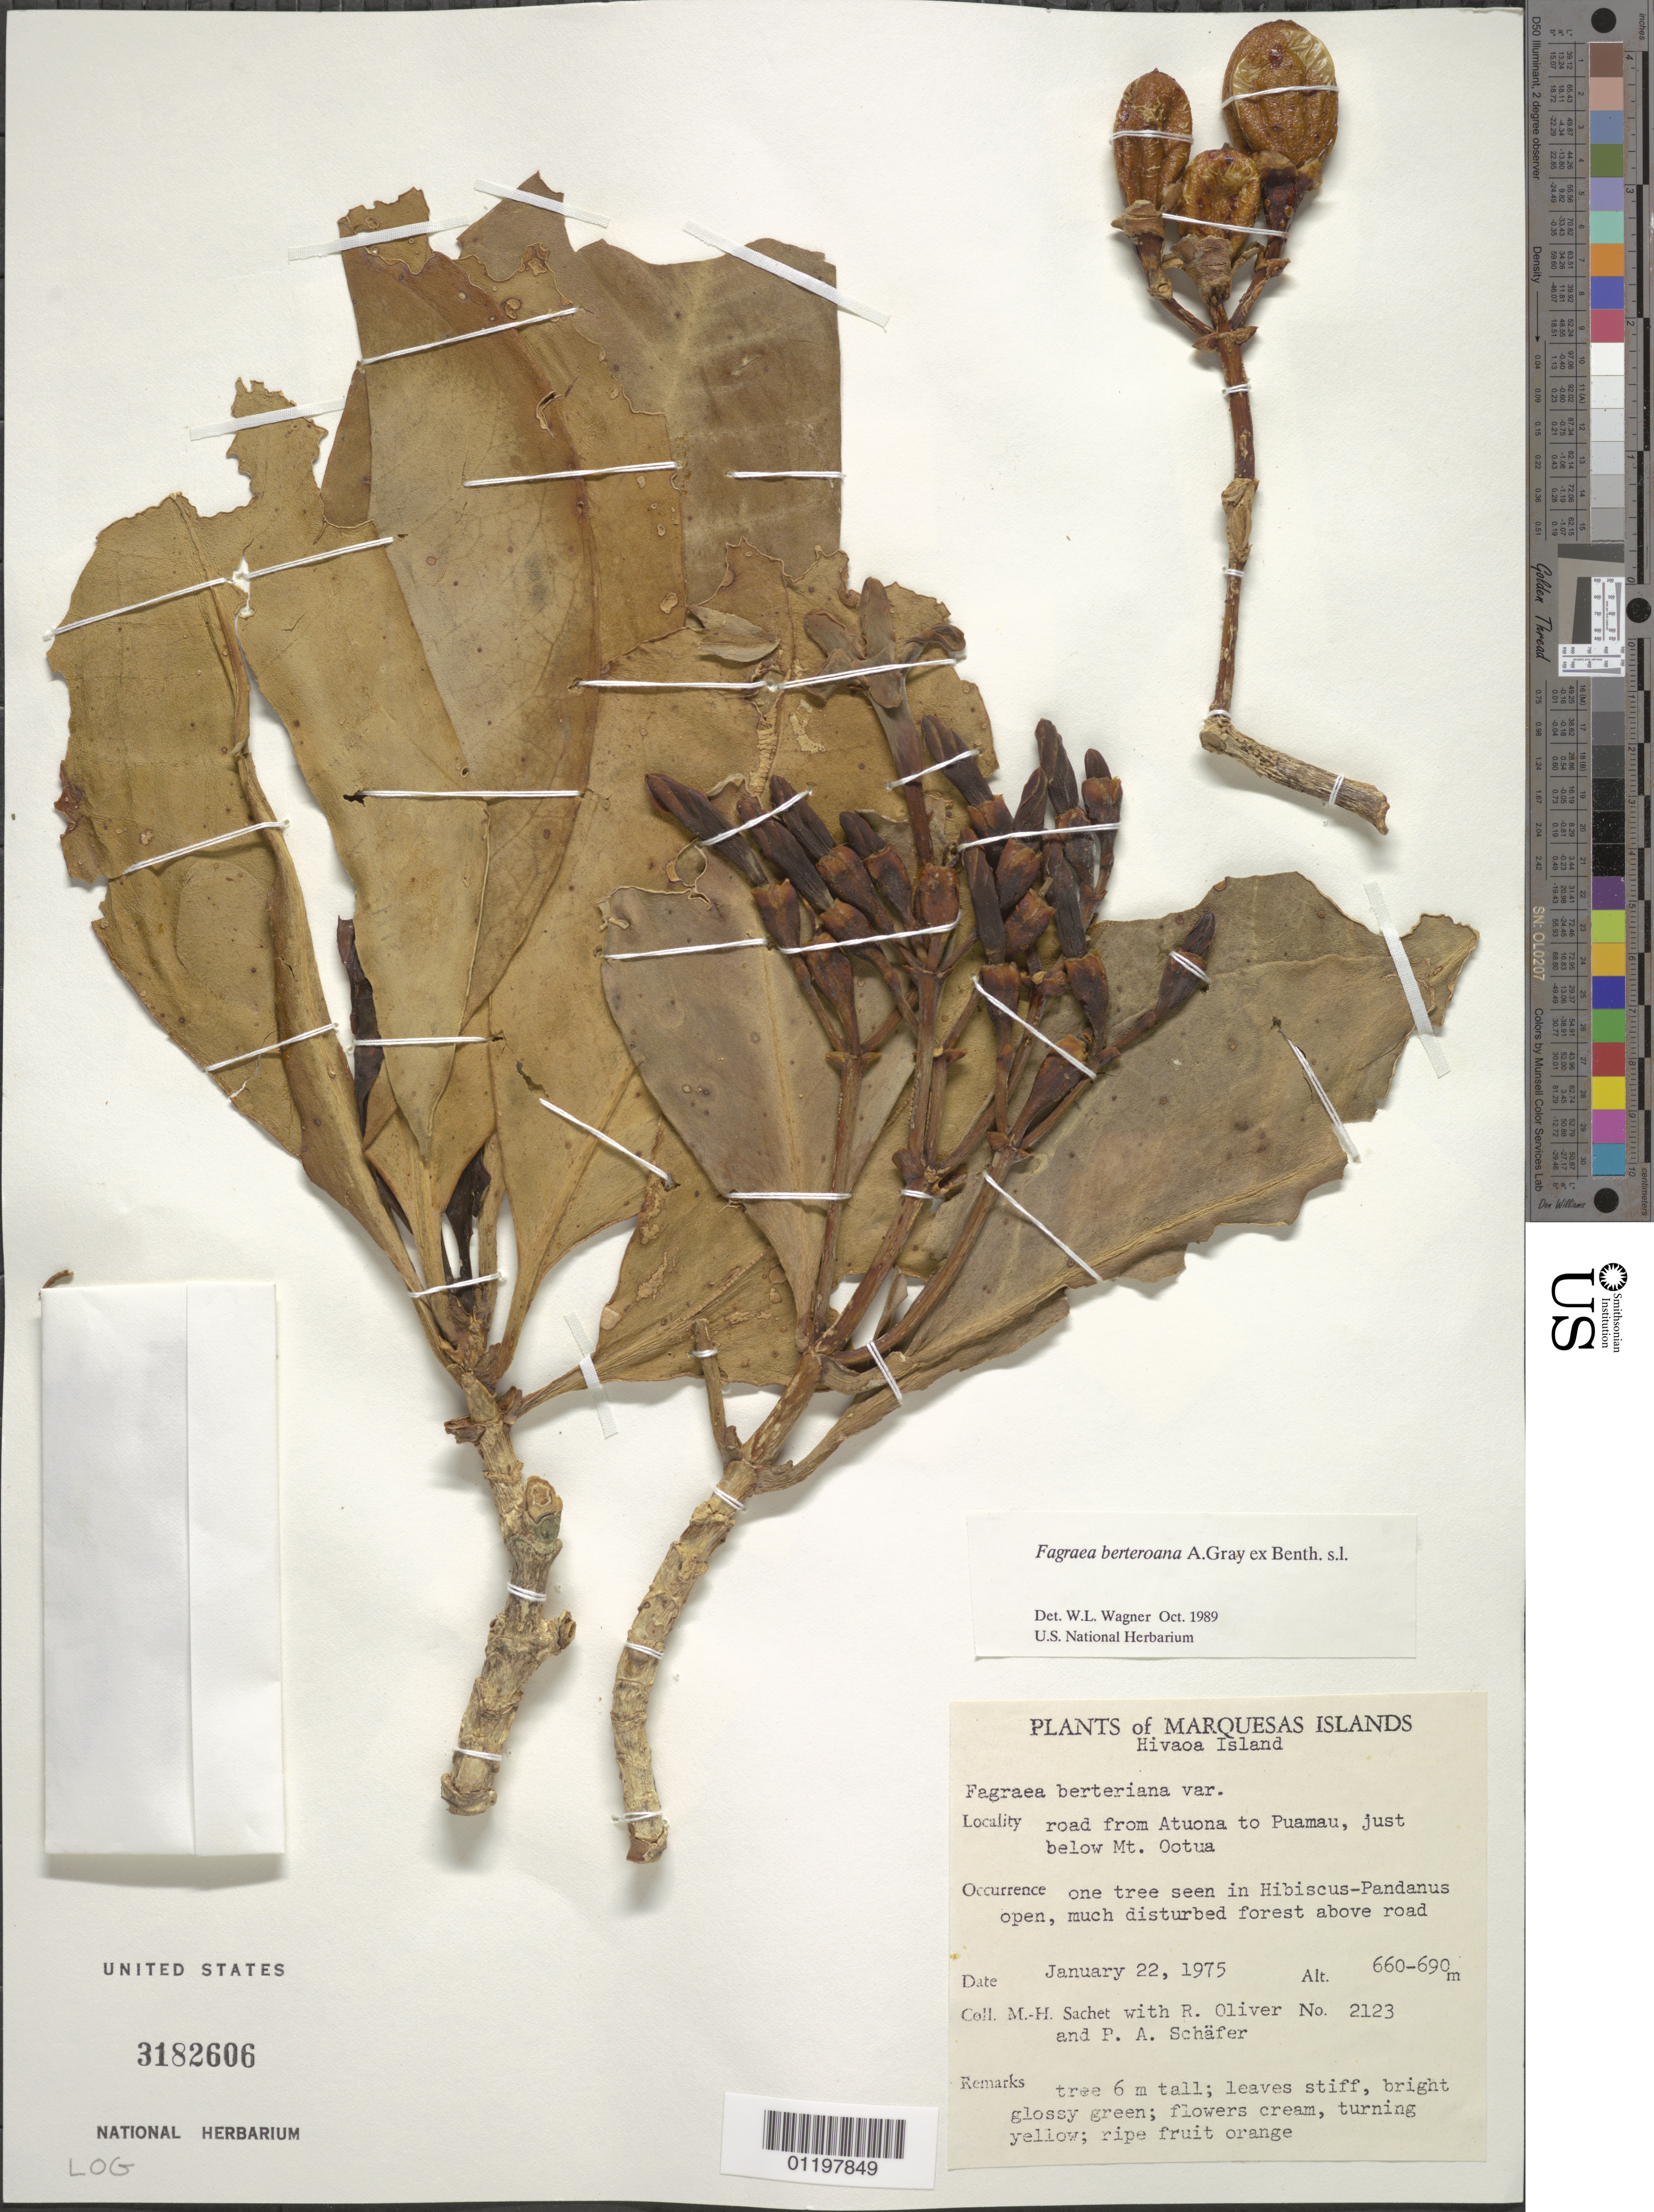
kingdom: Plantae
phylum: Tracheophyta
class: Magnoliopsida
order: Gentianales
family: Gentianaceae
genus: Fagraea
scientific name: Fagraea berteroana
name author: A. Gray ex Benth.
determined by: Wagner, W. L., (BOT), Smithsonian Institution - National Museum of Natural History (UNITED STATES)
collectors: M.-H. Sachet, R. L. Oliver & P. A. Schäfer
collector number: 2123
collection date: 1975-01-22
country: French Polynesia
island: Hiva Oa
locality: road from Atuona to Puamau, just below Mt. Ootua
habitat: In Hibiscus-Pandanus open, much disturbed forest above road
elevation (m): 660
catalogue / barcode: US 3182606